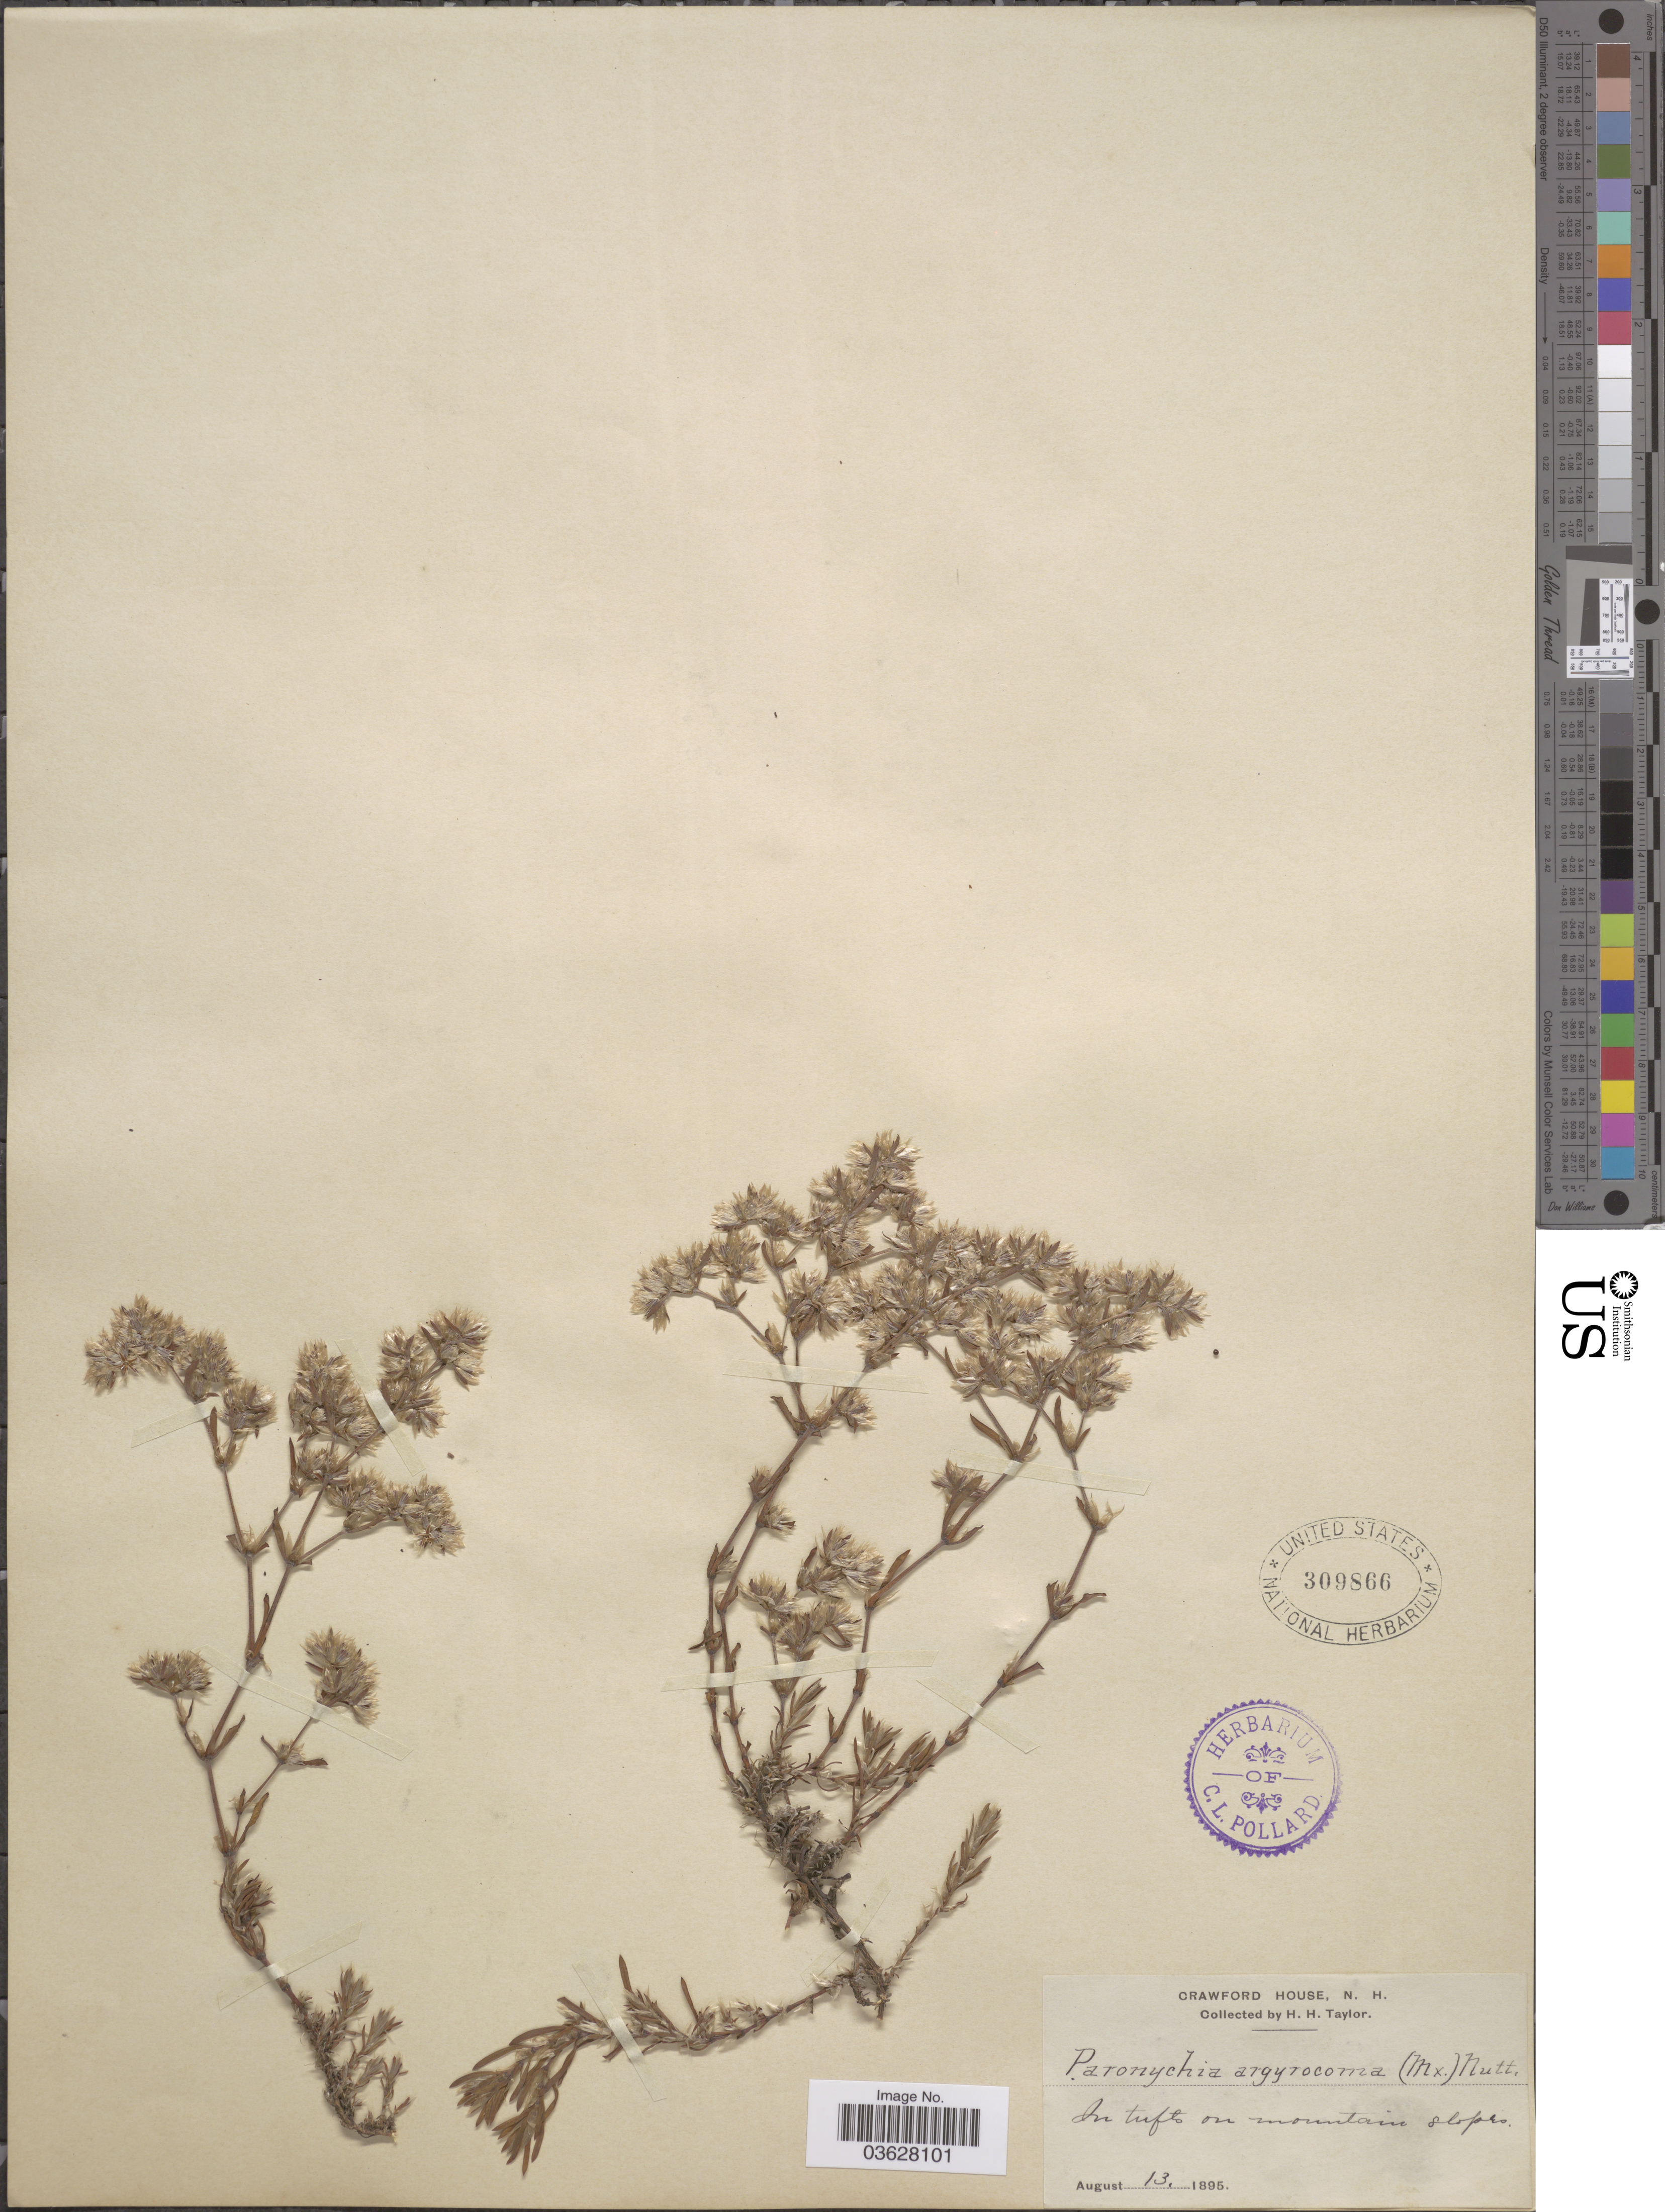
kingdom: Plantae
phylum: Tracheophyta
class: Magnoliopsida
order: Caryophyllales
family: Caryophyllaceae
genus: Paronychia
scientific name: Paronychia argyrocoma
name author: (Michx.) Nutt.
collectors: H. H. Taylor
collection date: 1895-08-13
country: United States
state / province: New Hampshire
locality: Crawford House. In tufts on mountain slopes.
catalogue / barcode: US 309866